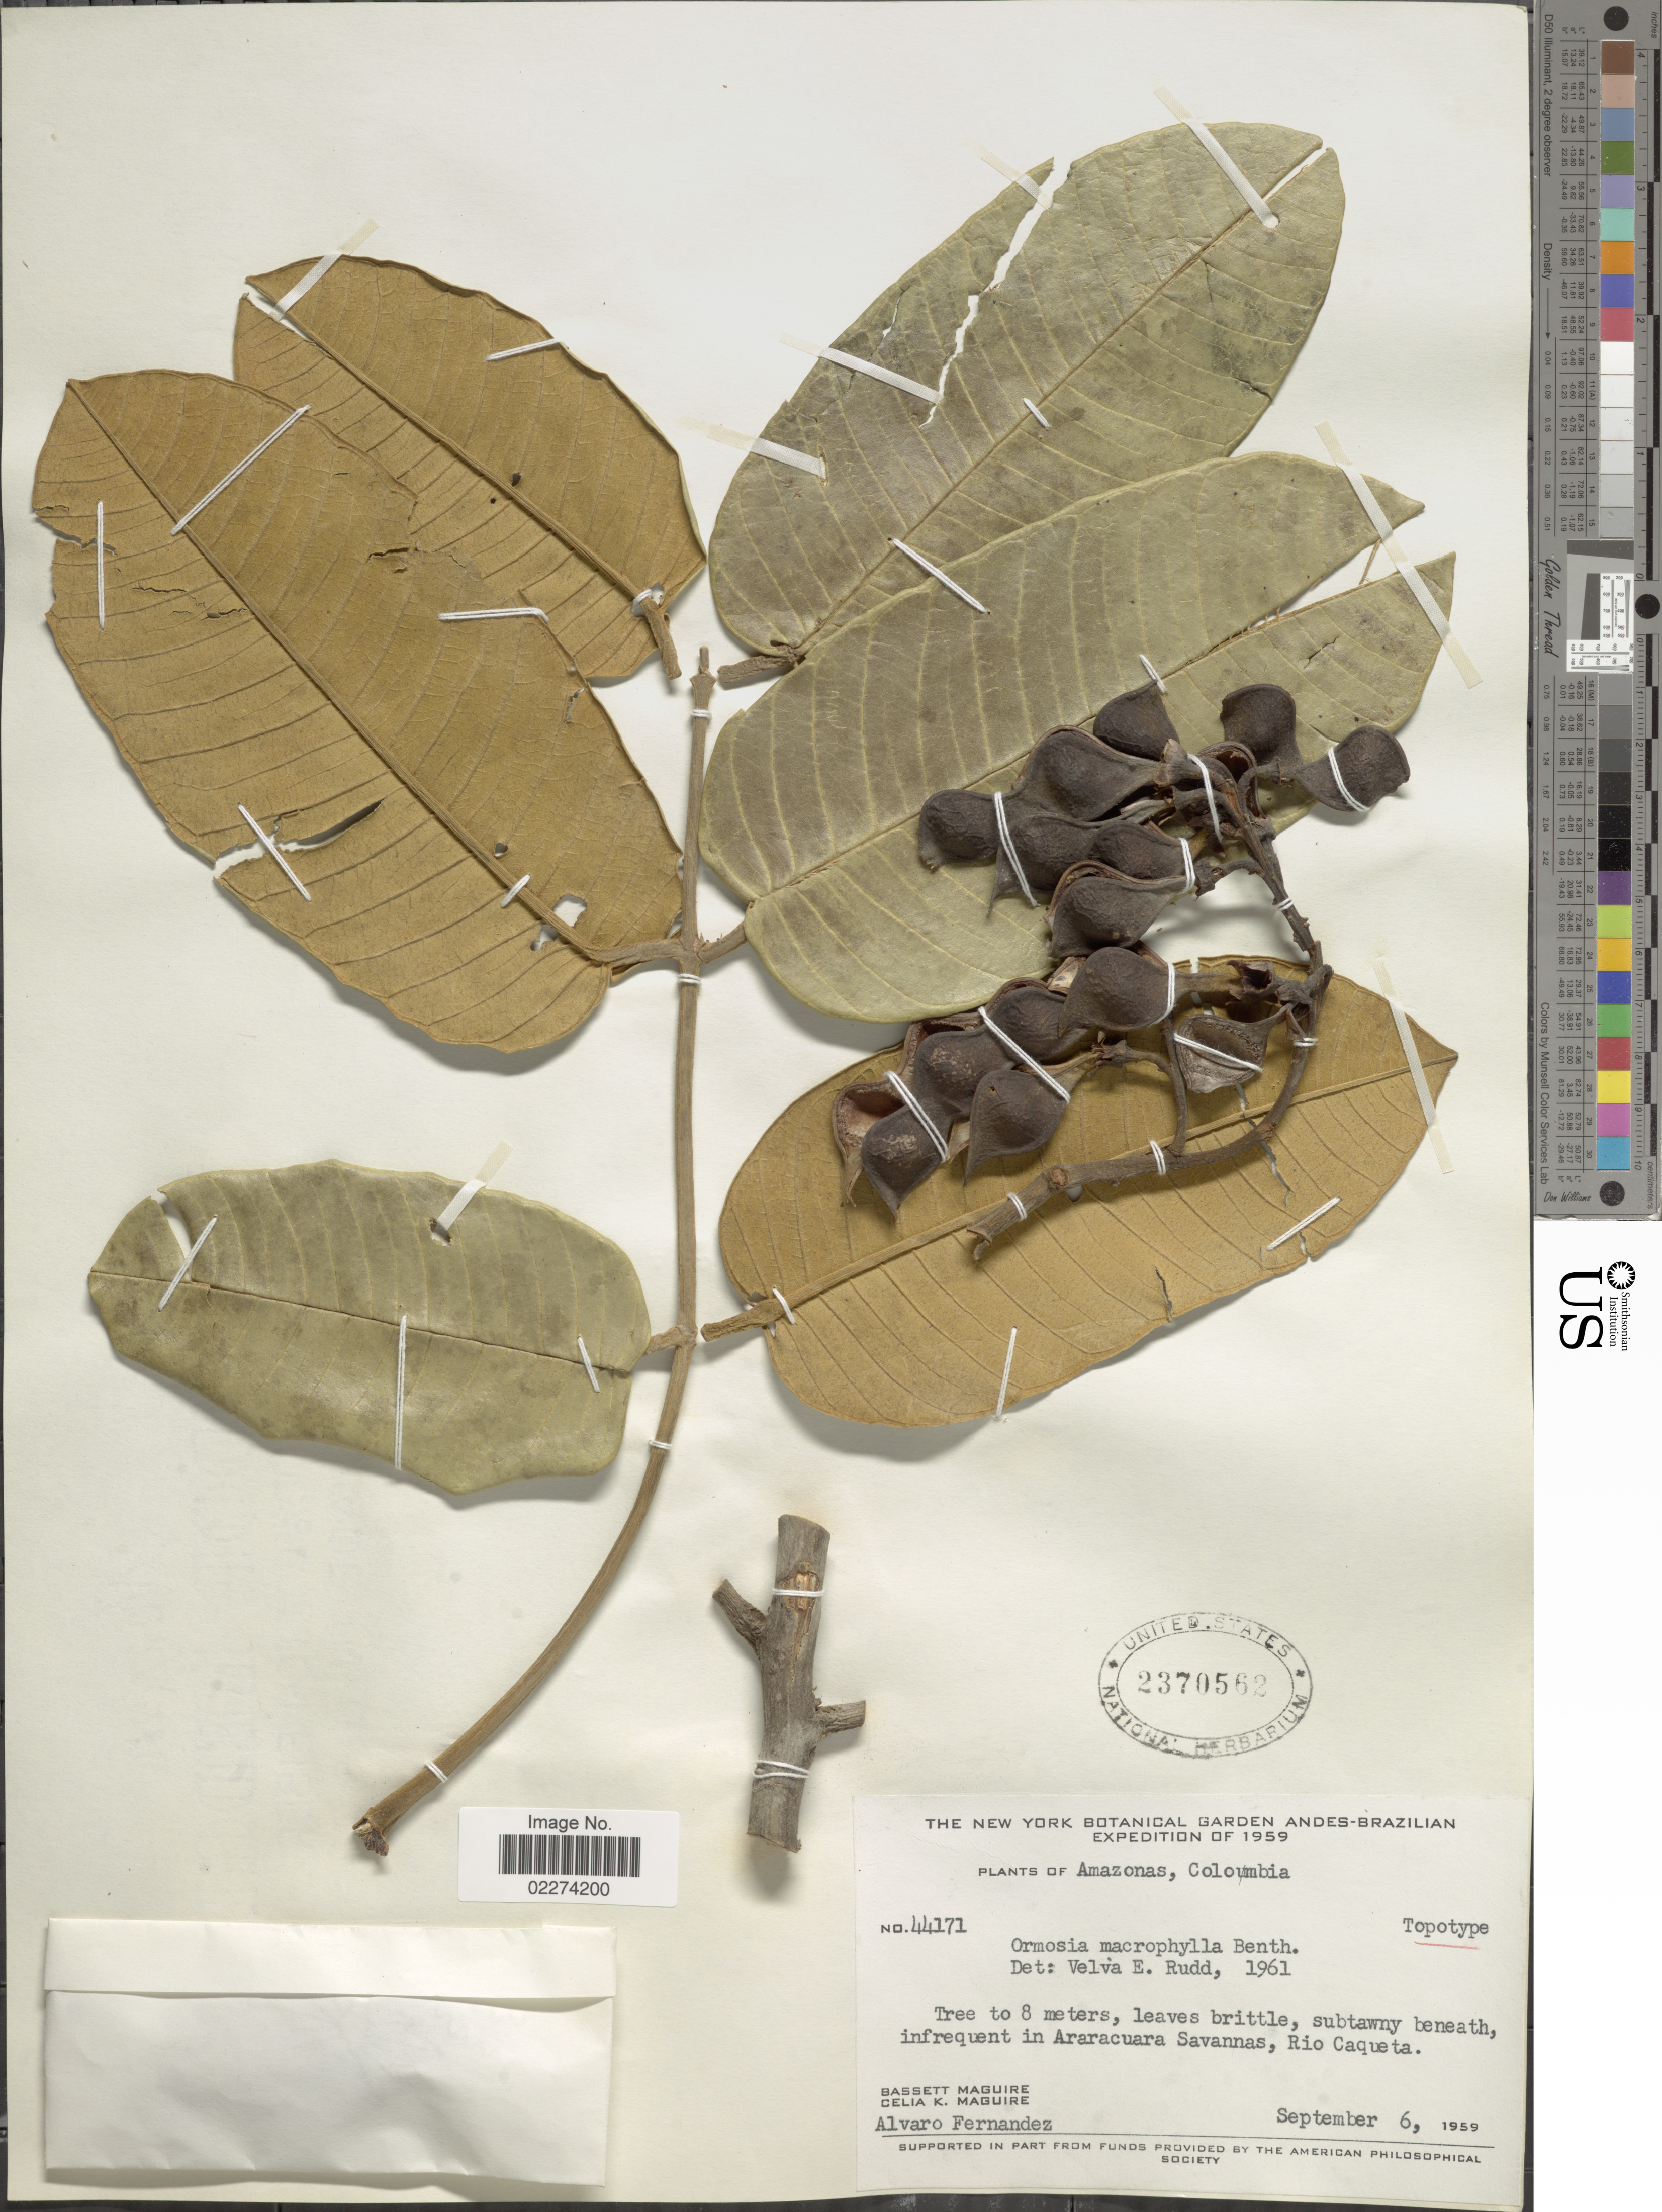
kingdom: Plantae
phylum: Tracheophyta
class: Magnoliopsida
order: Fabales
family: Fabaceae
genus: Ormosia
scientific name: Ormosia macrophylla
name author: Benth.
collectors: B. Maguire, C. K. Maguire & A. Fernández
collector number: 44171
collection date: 1959-09-06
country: Colombia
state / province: Amazônas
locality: Infrequent in Araracuara Savannas, Rio Caqueta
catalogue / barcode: US 2370562